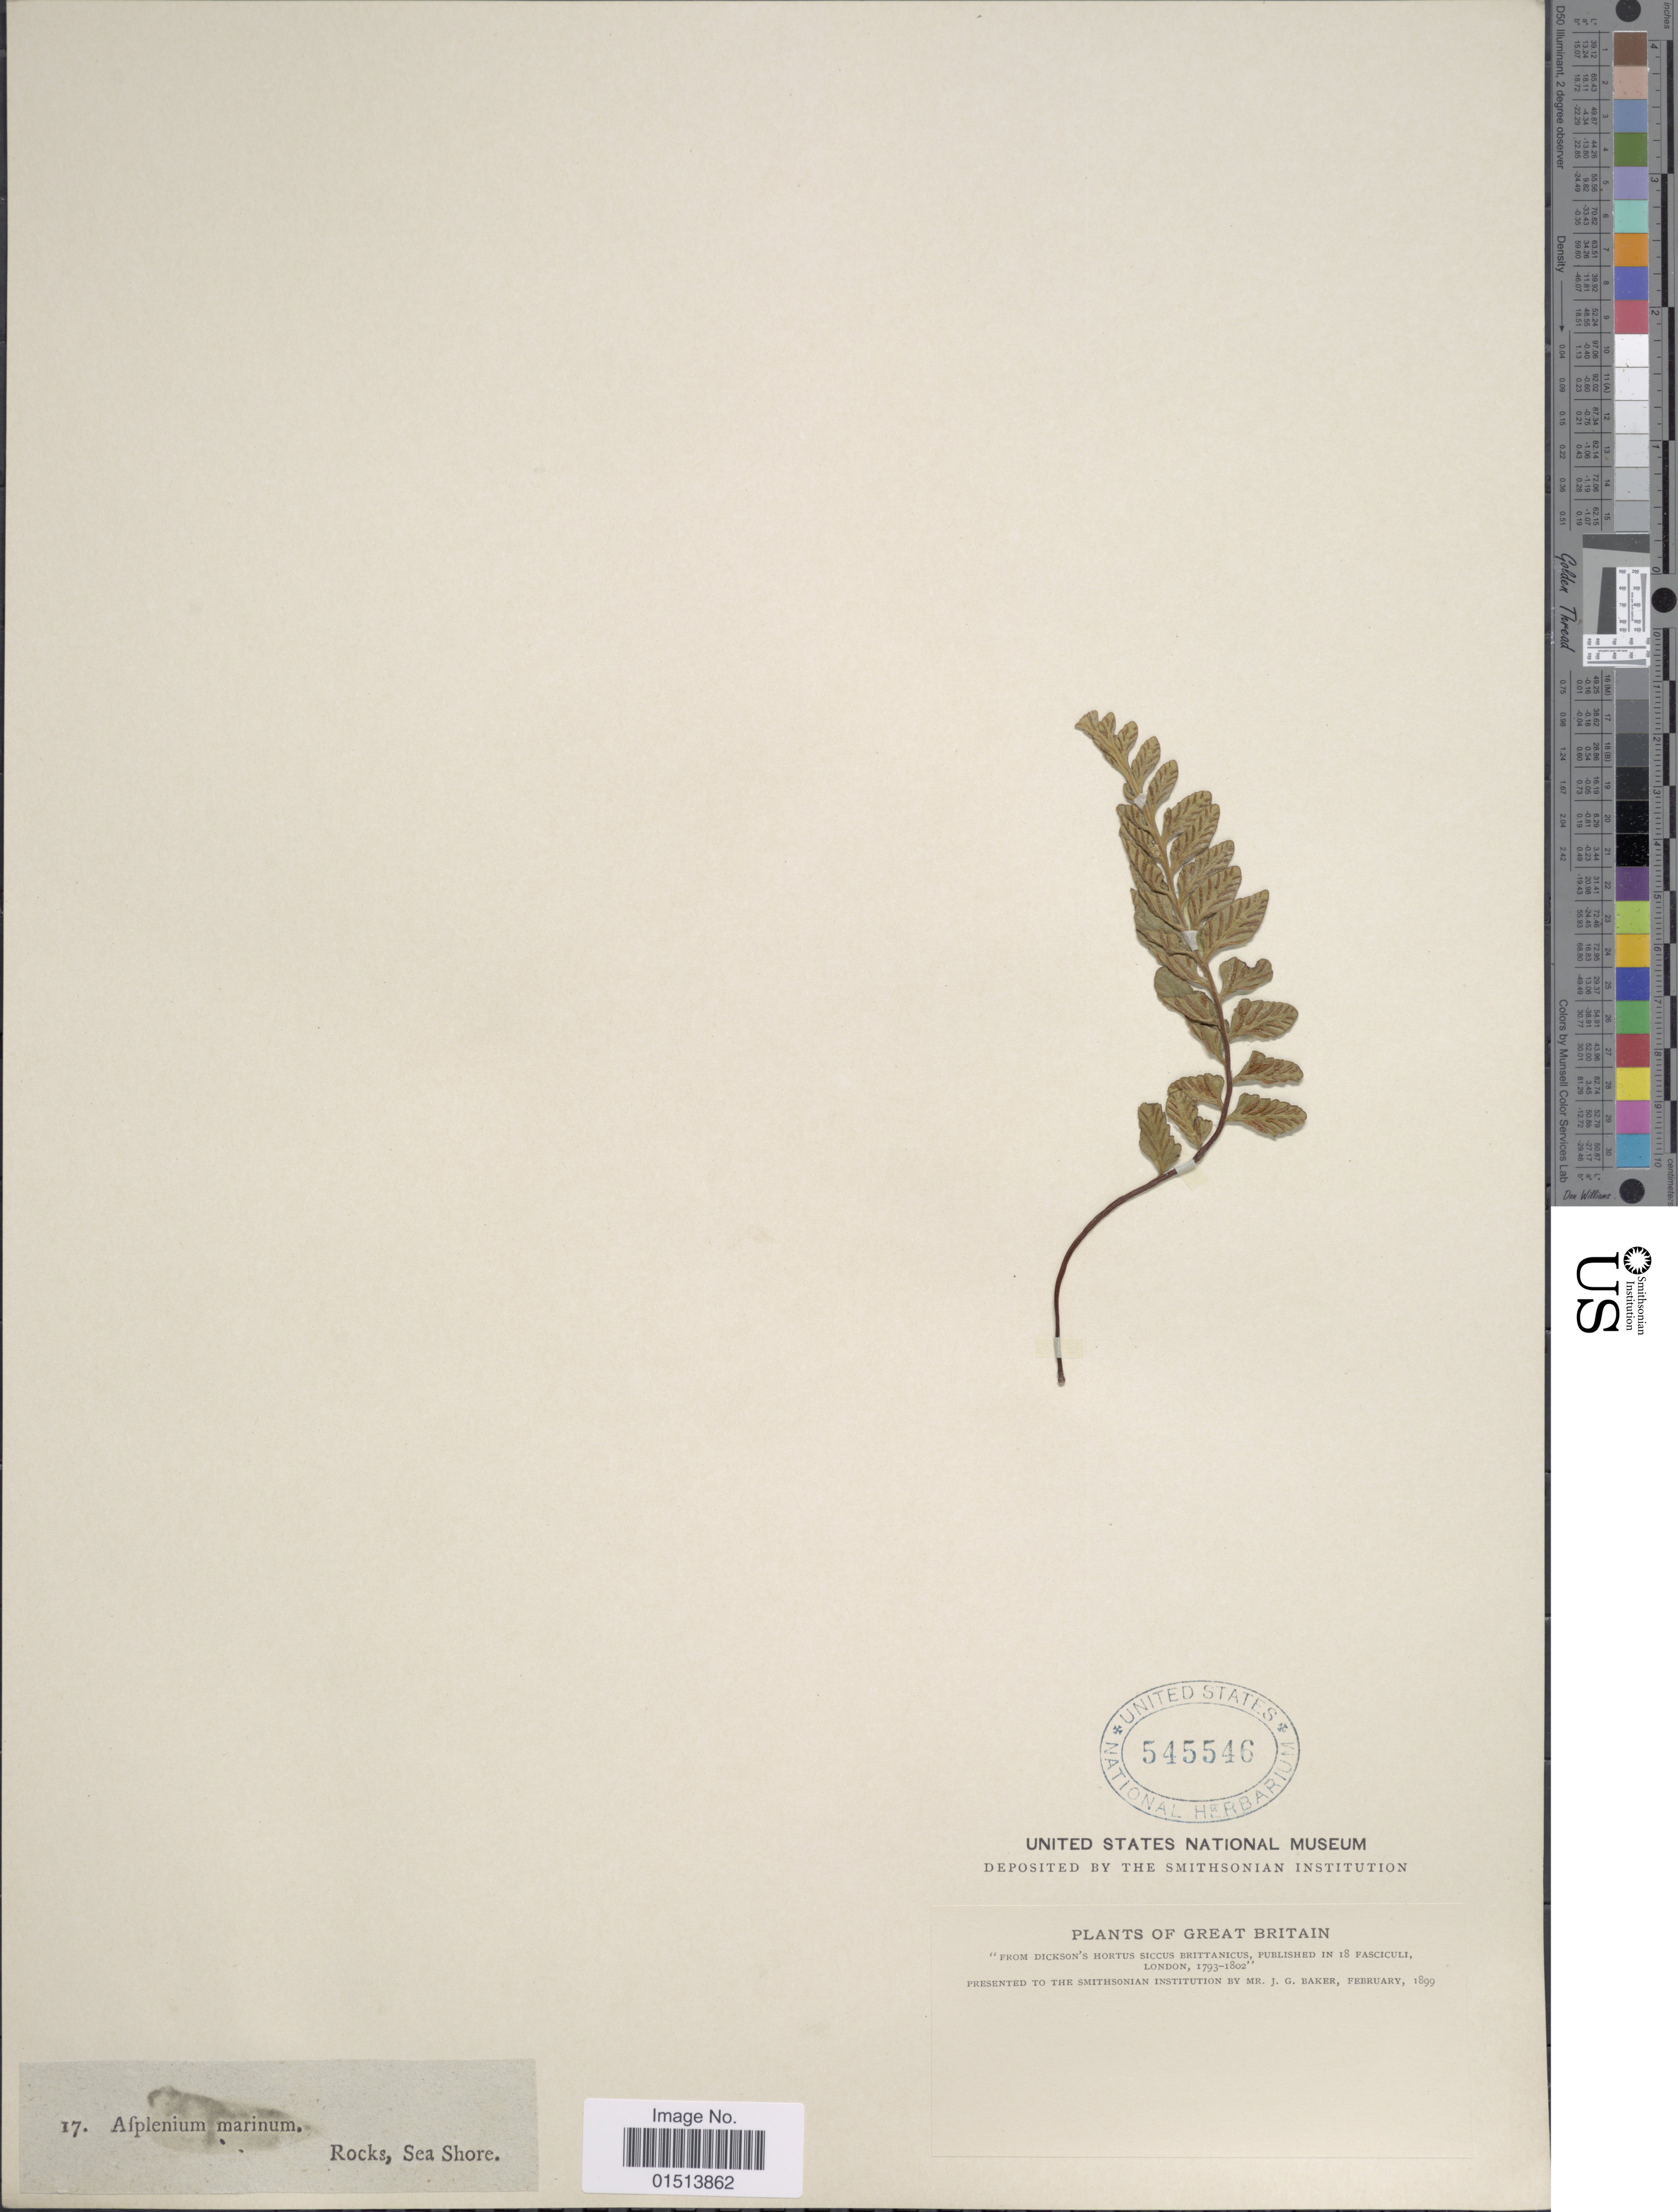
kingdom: Plantae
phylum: Tracheophyta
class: Polypodiopsida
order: Polypodiales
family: Aspleniaceae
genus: Asplenium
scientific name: Asplenium marinum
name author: L.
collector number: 17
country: United Kingdom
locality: From Dickson's northern siccus Brittanicus, rocks sea shore.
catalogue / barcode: US 545546